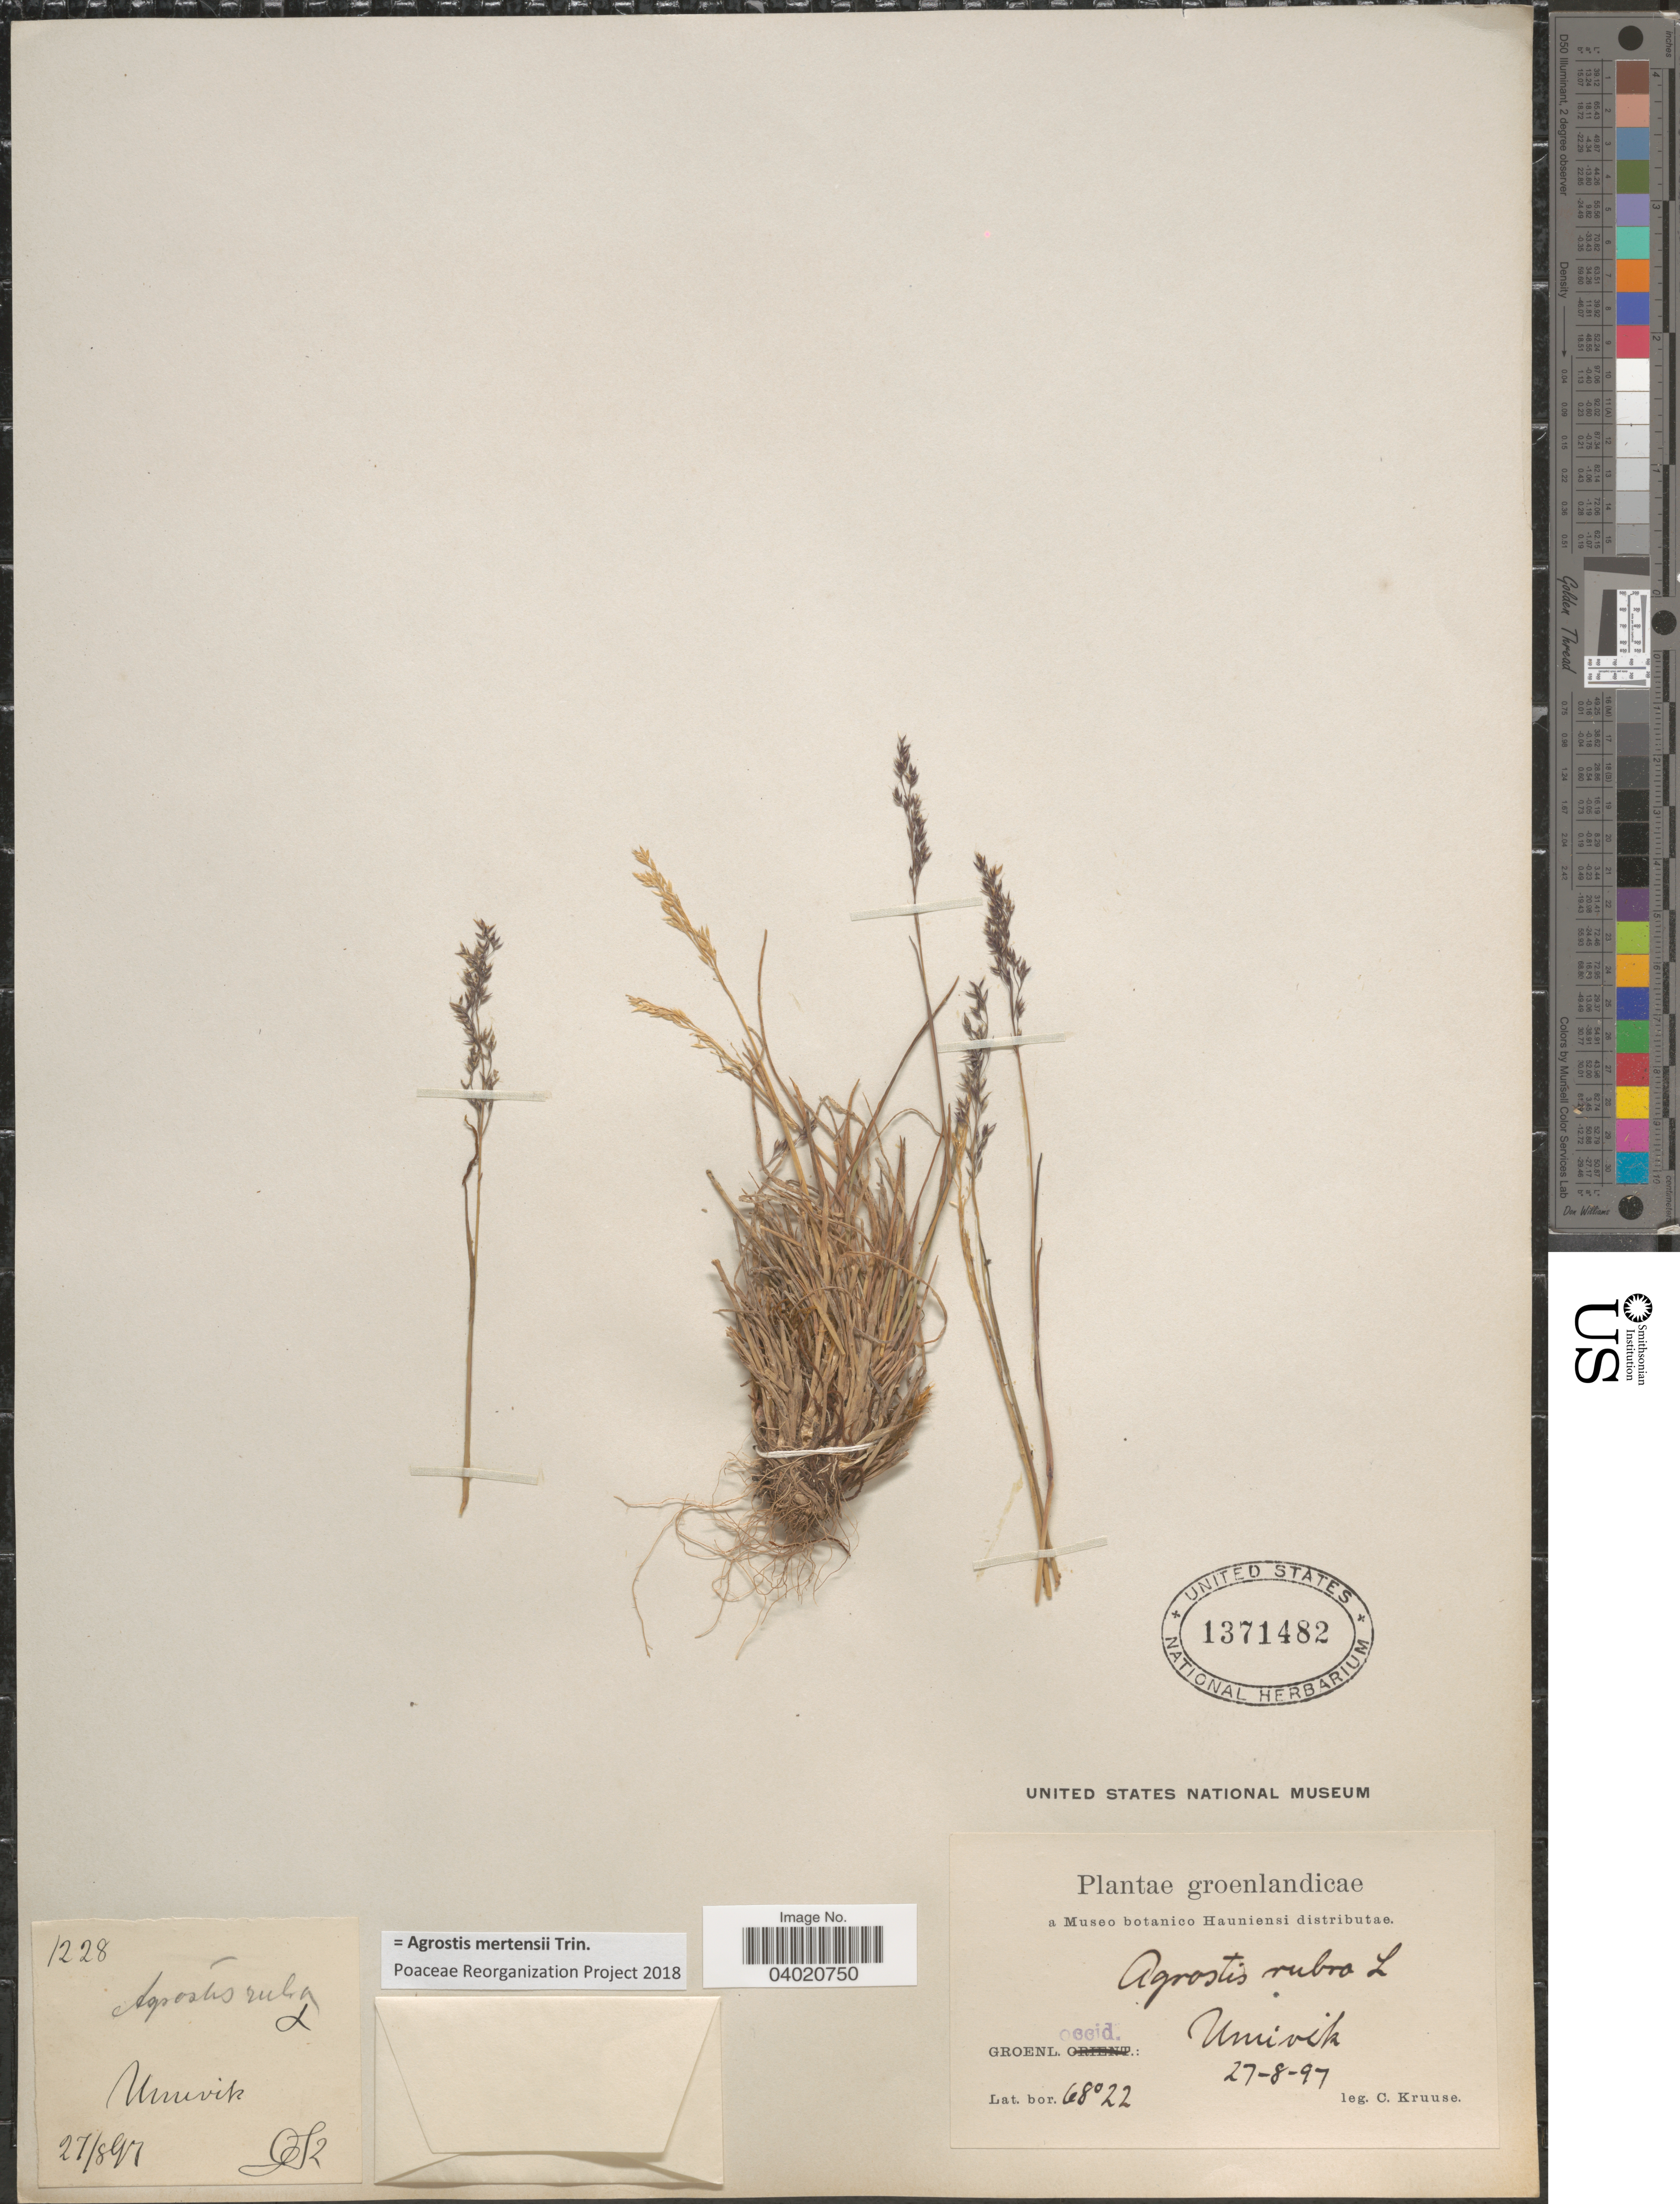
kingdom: Plantae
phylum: Tracheophyta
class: Liliopsida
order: Poales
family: Poaceae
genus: Agrostis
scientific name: Agrostis mertensii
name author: Trin.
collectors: C. Kruuse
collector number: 1228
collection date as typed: Transcribed d/m/y: 27/8/97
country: Greenland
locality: Groenlandicae. Groenl. occid.: Umivik.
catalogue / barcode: US 1371482